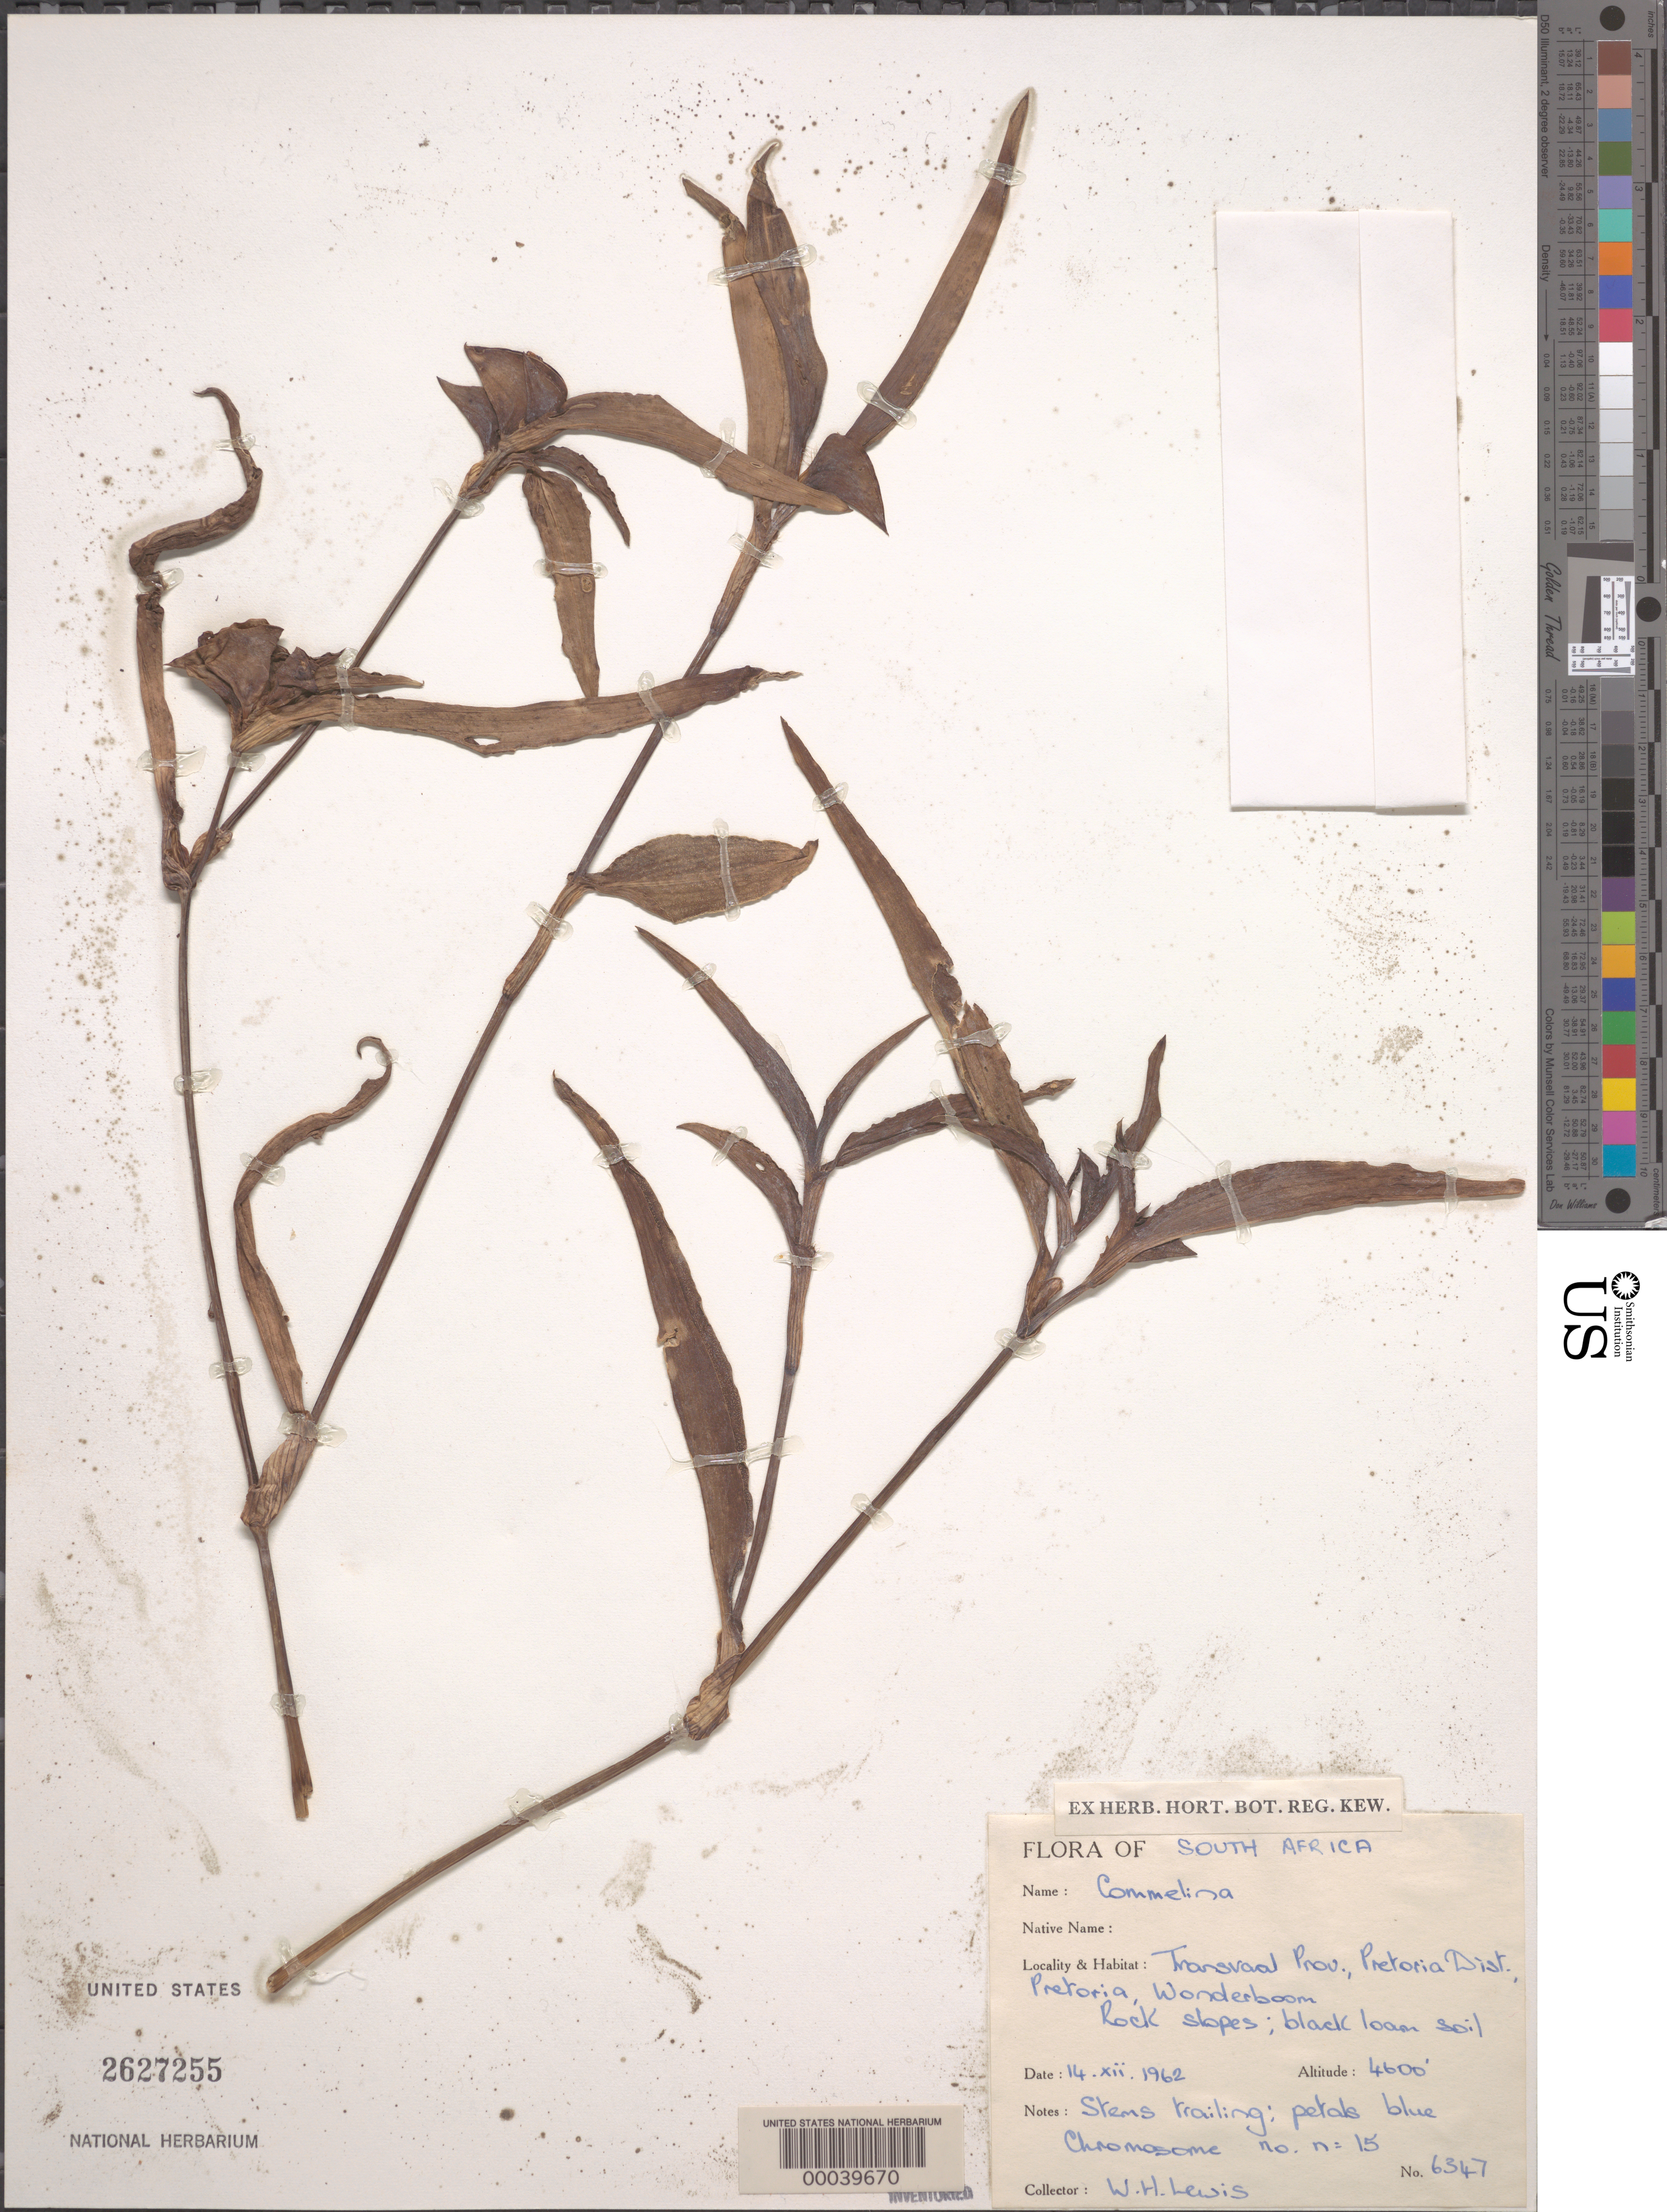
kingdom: Plantae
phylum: Tracheophyta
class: Liliopsida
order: Commelinales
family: Commelinaceae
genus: Commelina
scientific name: Commelina erecta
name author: L.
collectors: W. H. Lewis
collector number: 6347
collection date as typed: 14 Dec 1962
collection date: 1962-12-14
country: South Africa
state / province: Gauteng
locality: Pretoria, wonderboom. Transvaal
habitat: Rock slopes, black loam soil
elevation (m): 1403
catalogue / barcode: US 2627255